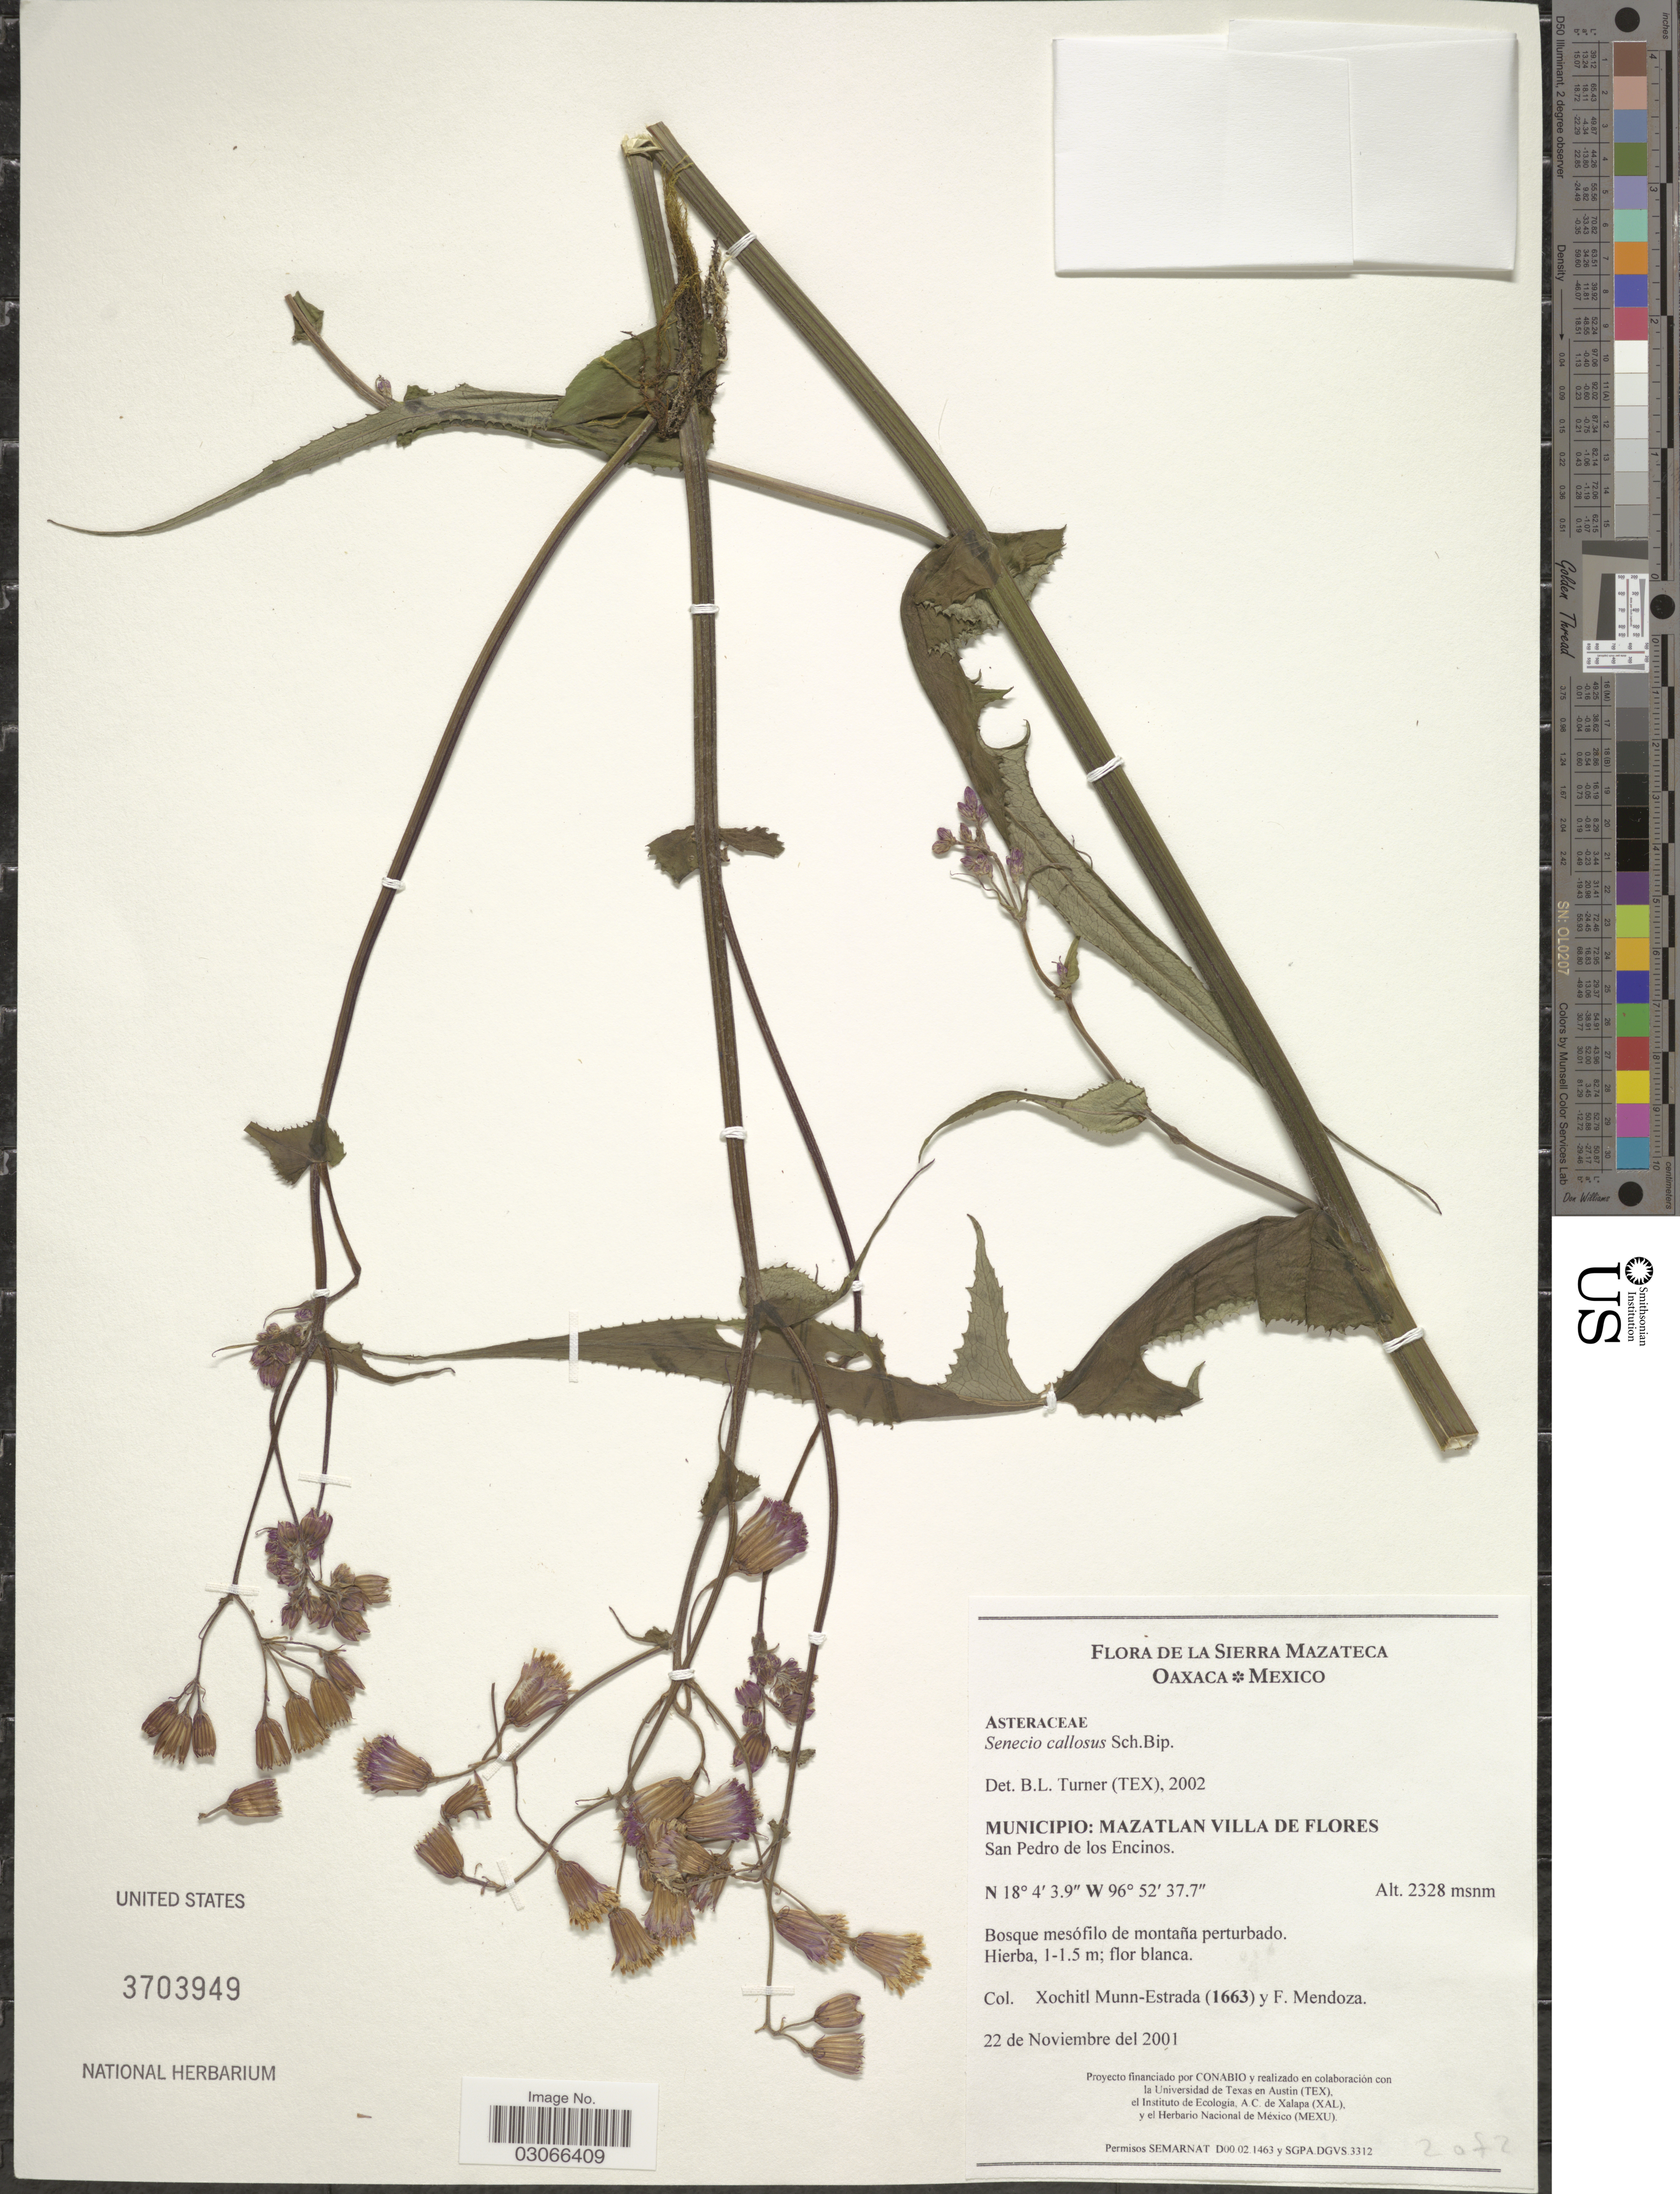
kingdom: Plantae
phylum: Tracheophyta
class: Magnoliopsida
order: Asterales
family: Asteraceae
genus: Senecio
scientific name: Senecio callosus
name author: Sch. Bip.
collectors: X. Munn-Estrada & F. Mendoza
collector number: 1663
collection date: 2001-11-22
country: Mexico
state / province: Oaxaca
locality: La Sierra Mazateca. Municipio: Mazatlan Villa de Flores. San Pedro de los Encinos.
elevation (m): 2328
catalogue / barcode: US 3703949